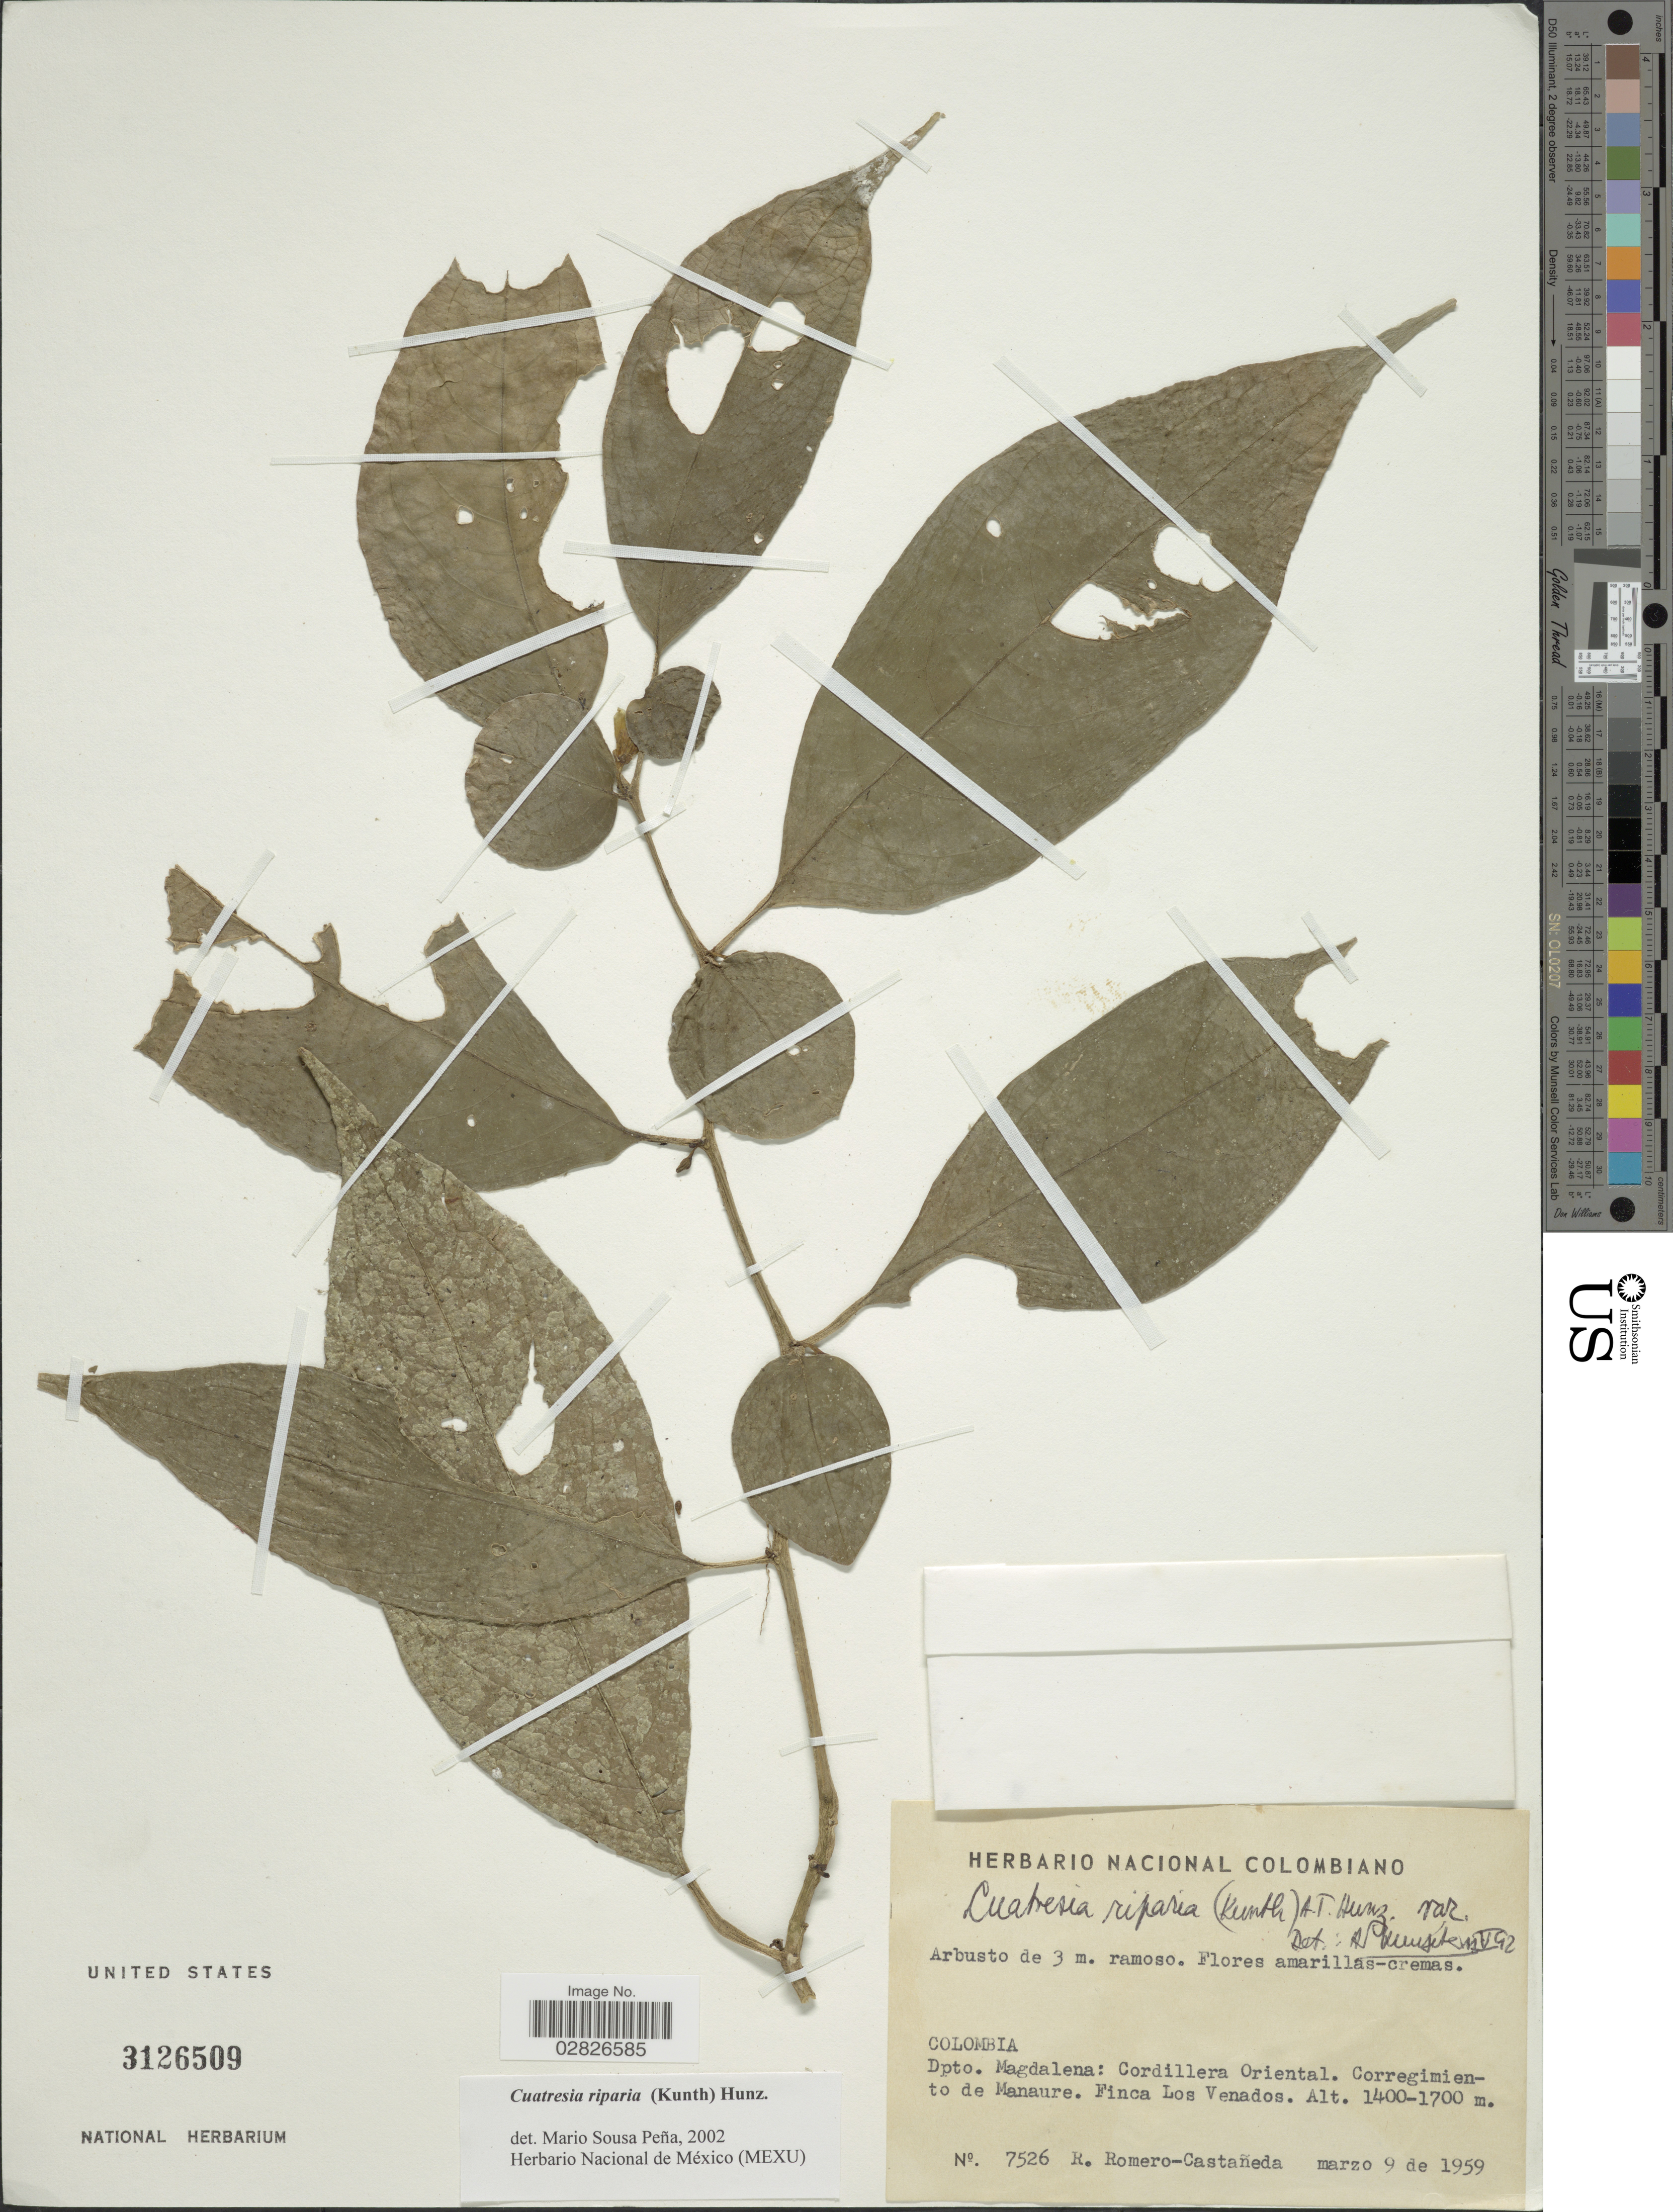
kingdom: Plantae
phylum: Tracheophyta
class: Magnoliopsida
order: Solanales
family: Solanaceae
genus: Cuatresia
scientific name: Cuatresia riparia var. riparia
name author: (Kunth) Hunz.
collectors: R. Romero Castañeda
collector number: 7526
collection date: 1959-03-09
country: Colombia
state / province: Magdalena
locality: Dpto. Magdalena, Cordillera Oriental, Corregimiento de Manaure, Finca Los Venados.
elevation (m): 1400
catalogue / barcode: US 3126509